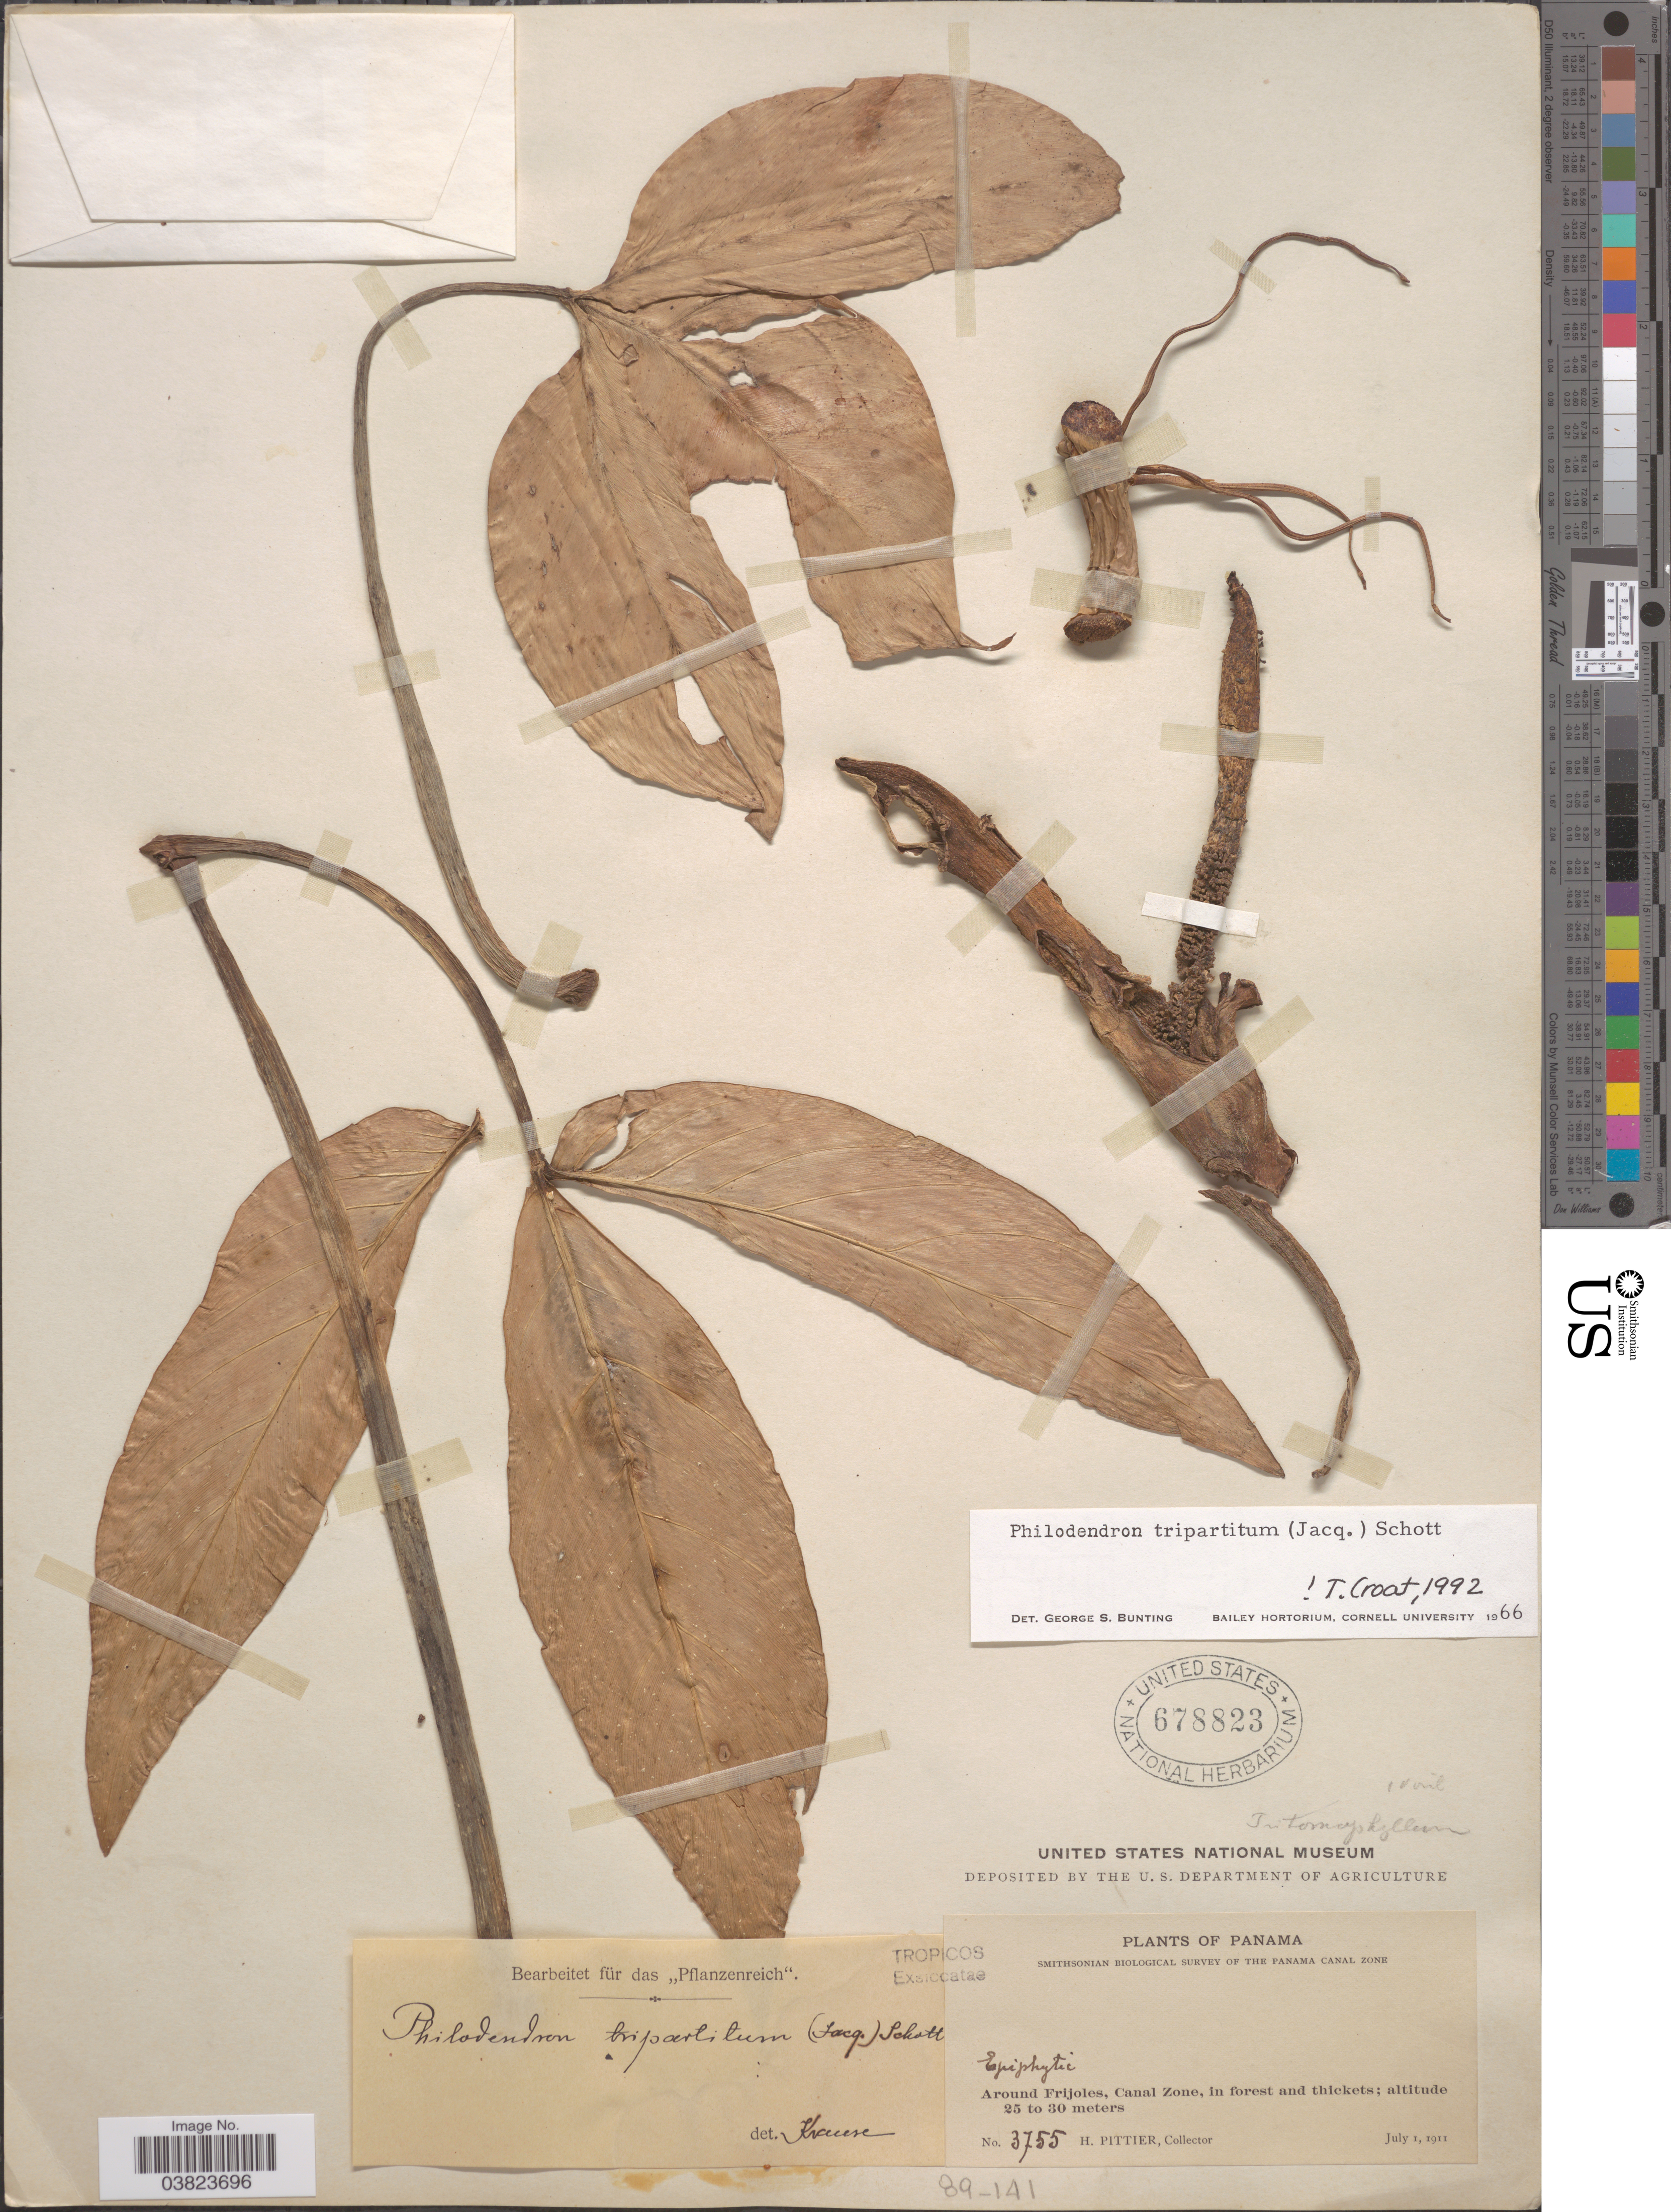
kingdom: Plantae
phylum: Tracheophyta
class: Liliopsida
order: Alismatales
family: Araceae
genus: Philodendron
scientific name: Philodendron tripartitum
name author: (Jacq.) Schott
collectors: H. F. Pittier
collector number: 3755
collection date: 1911-07-01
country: Panama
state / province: Colón / Panamá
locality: Around Frijoles, Canal Zone.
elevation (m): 25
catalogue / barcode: US 678823